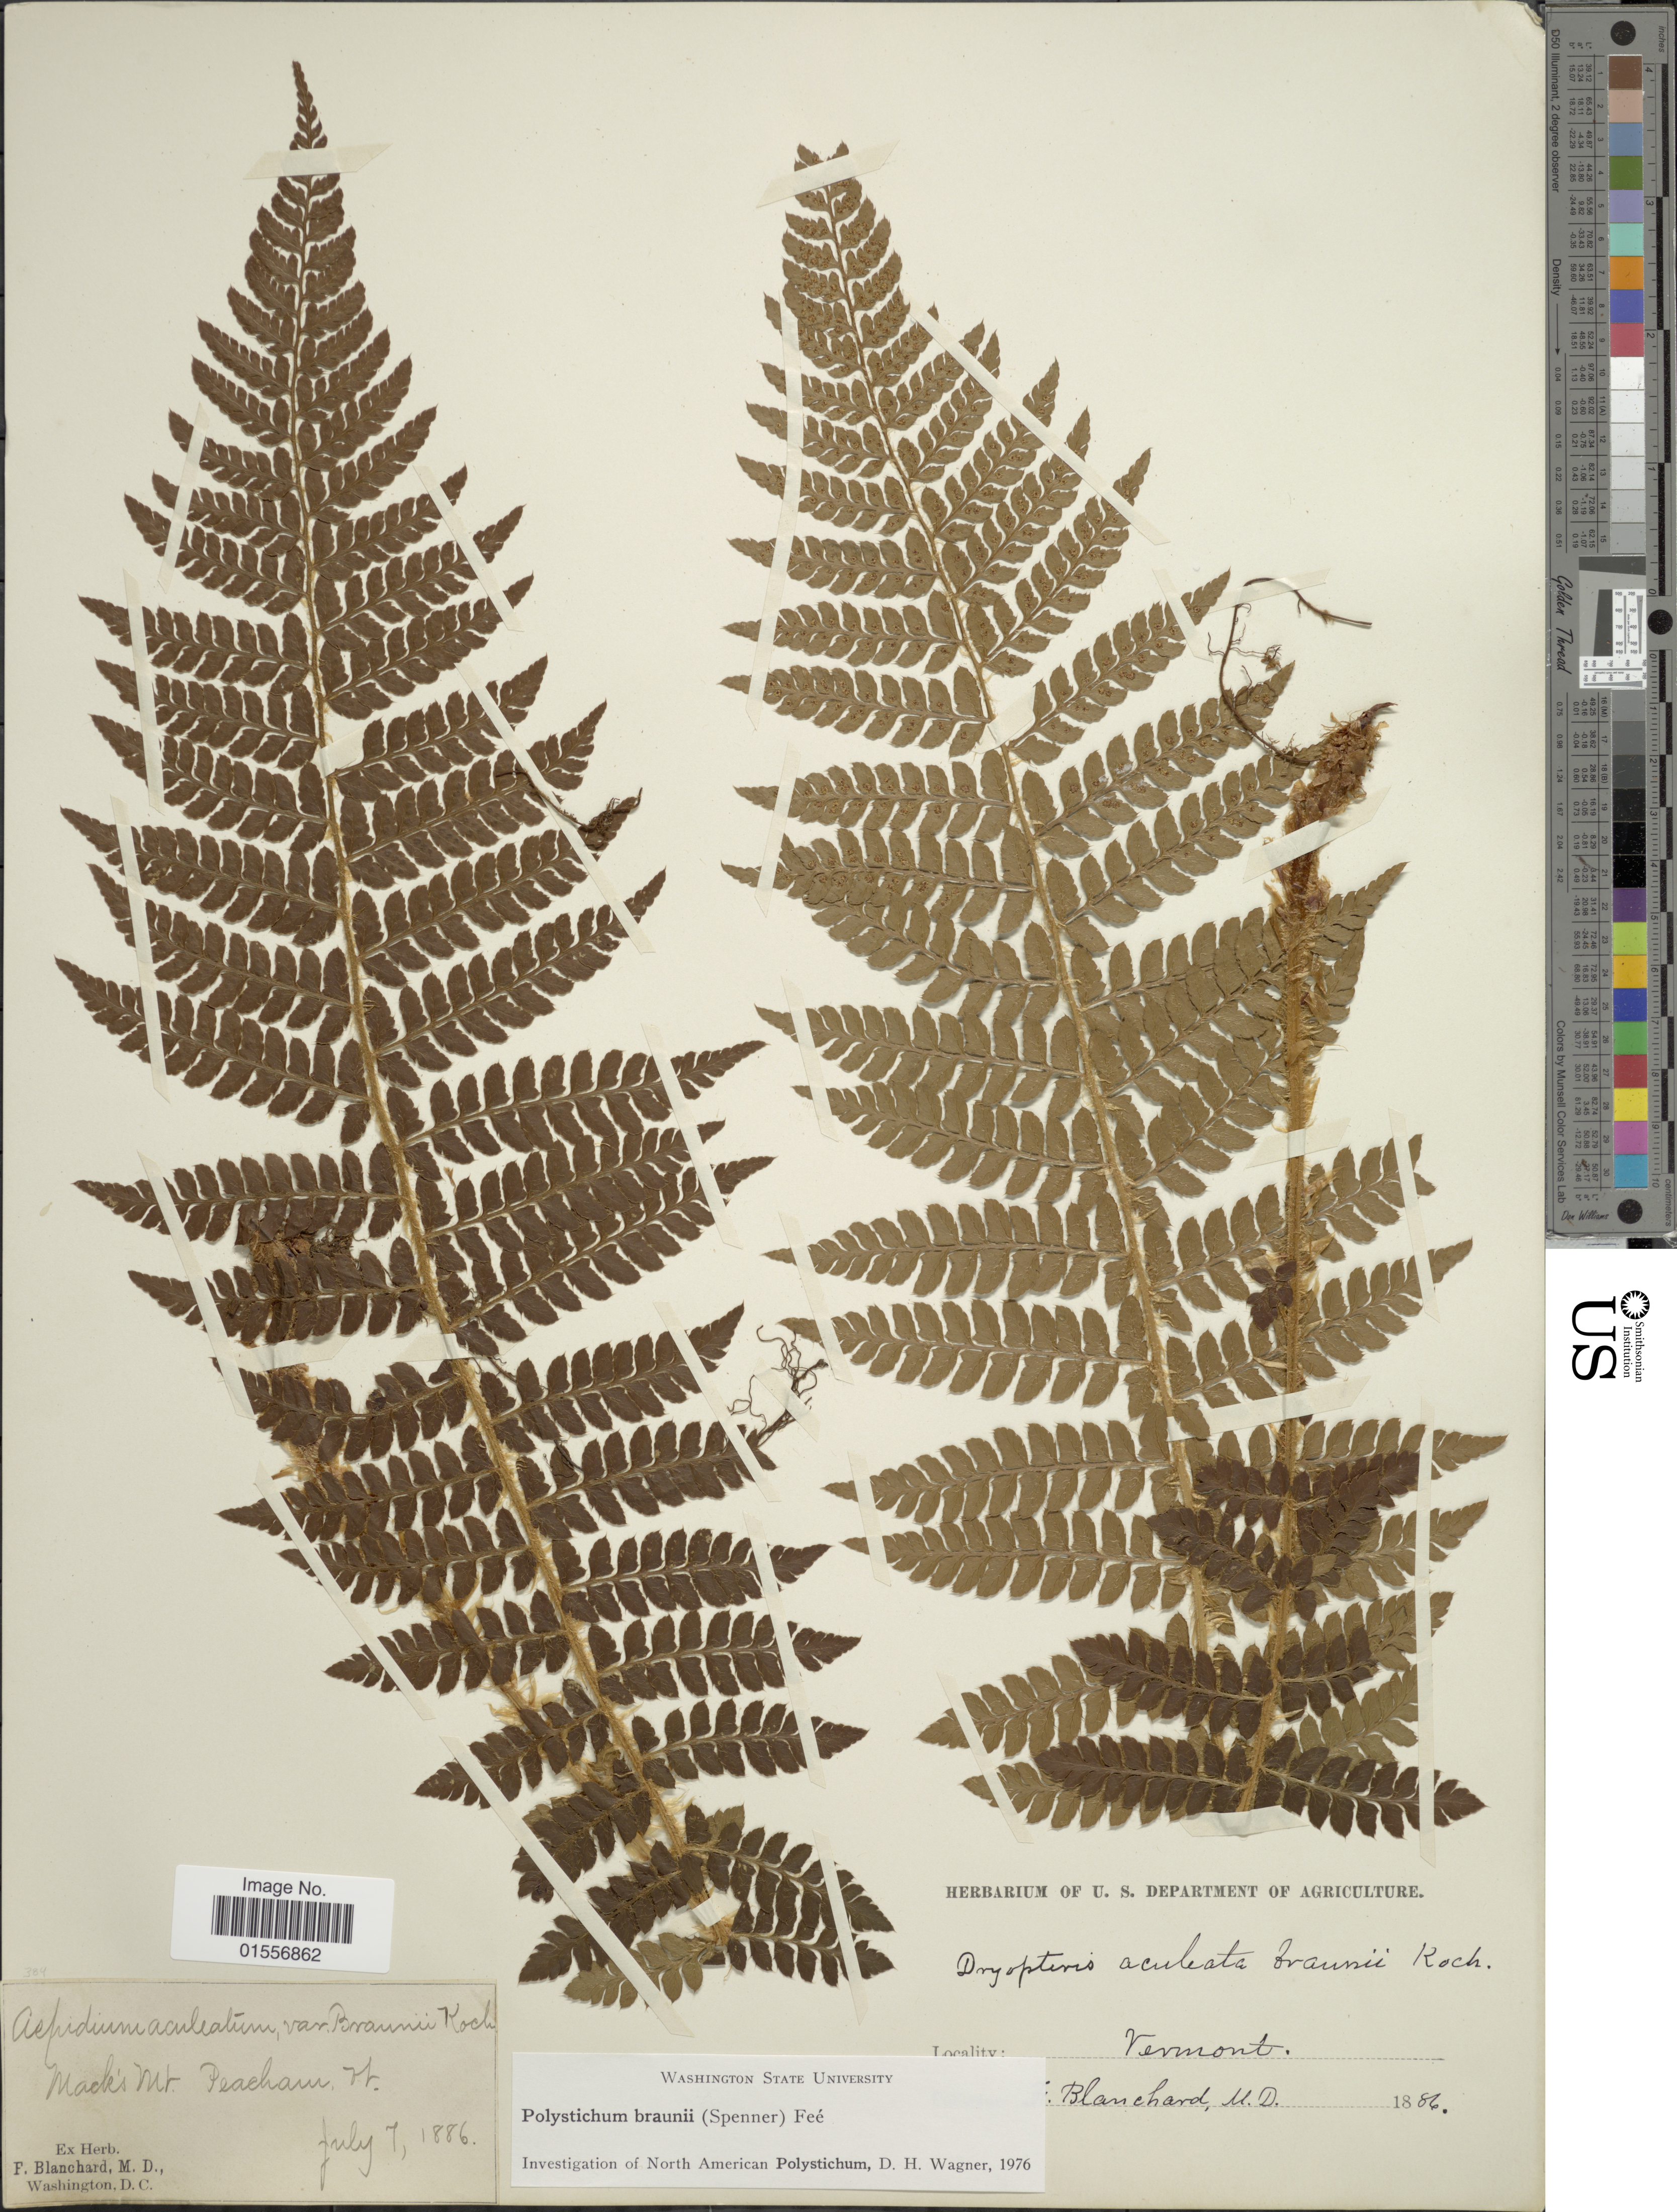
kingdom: Plantae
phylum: Tracheophyta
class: Polypodiopsida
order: Polypodiales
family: Dryopteridaceae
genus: Polystichum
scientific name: Polystichum braunii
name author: (Spenn.) Fée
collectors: F. Blanchard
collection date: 1886-07-07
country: United States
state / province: Vermont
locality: Mack's Mt. Peacham.